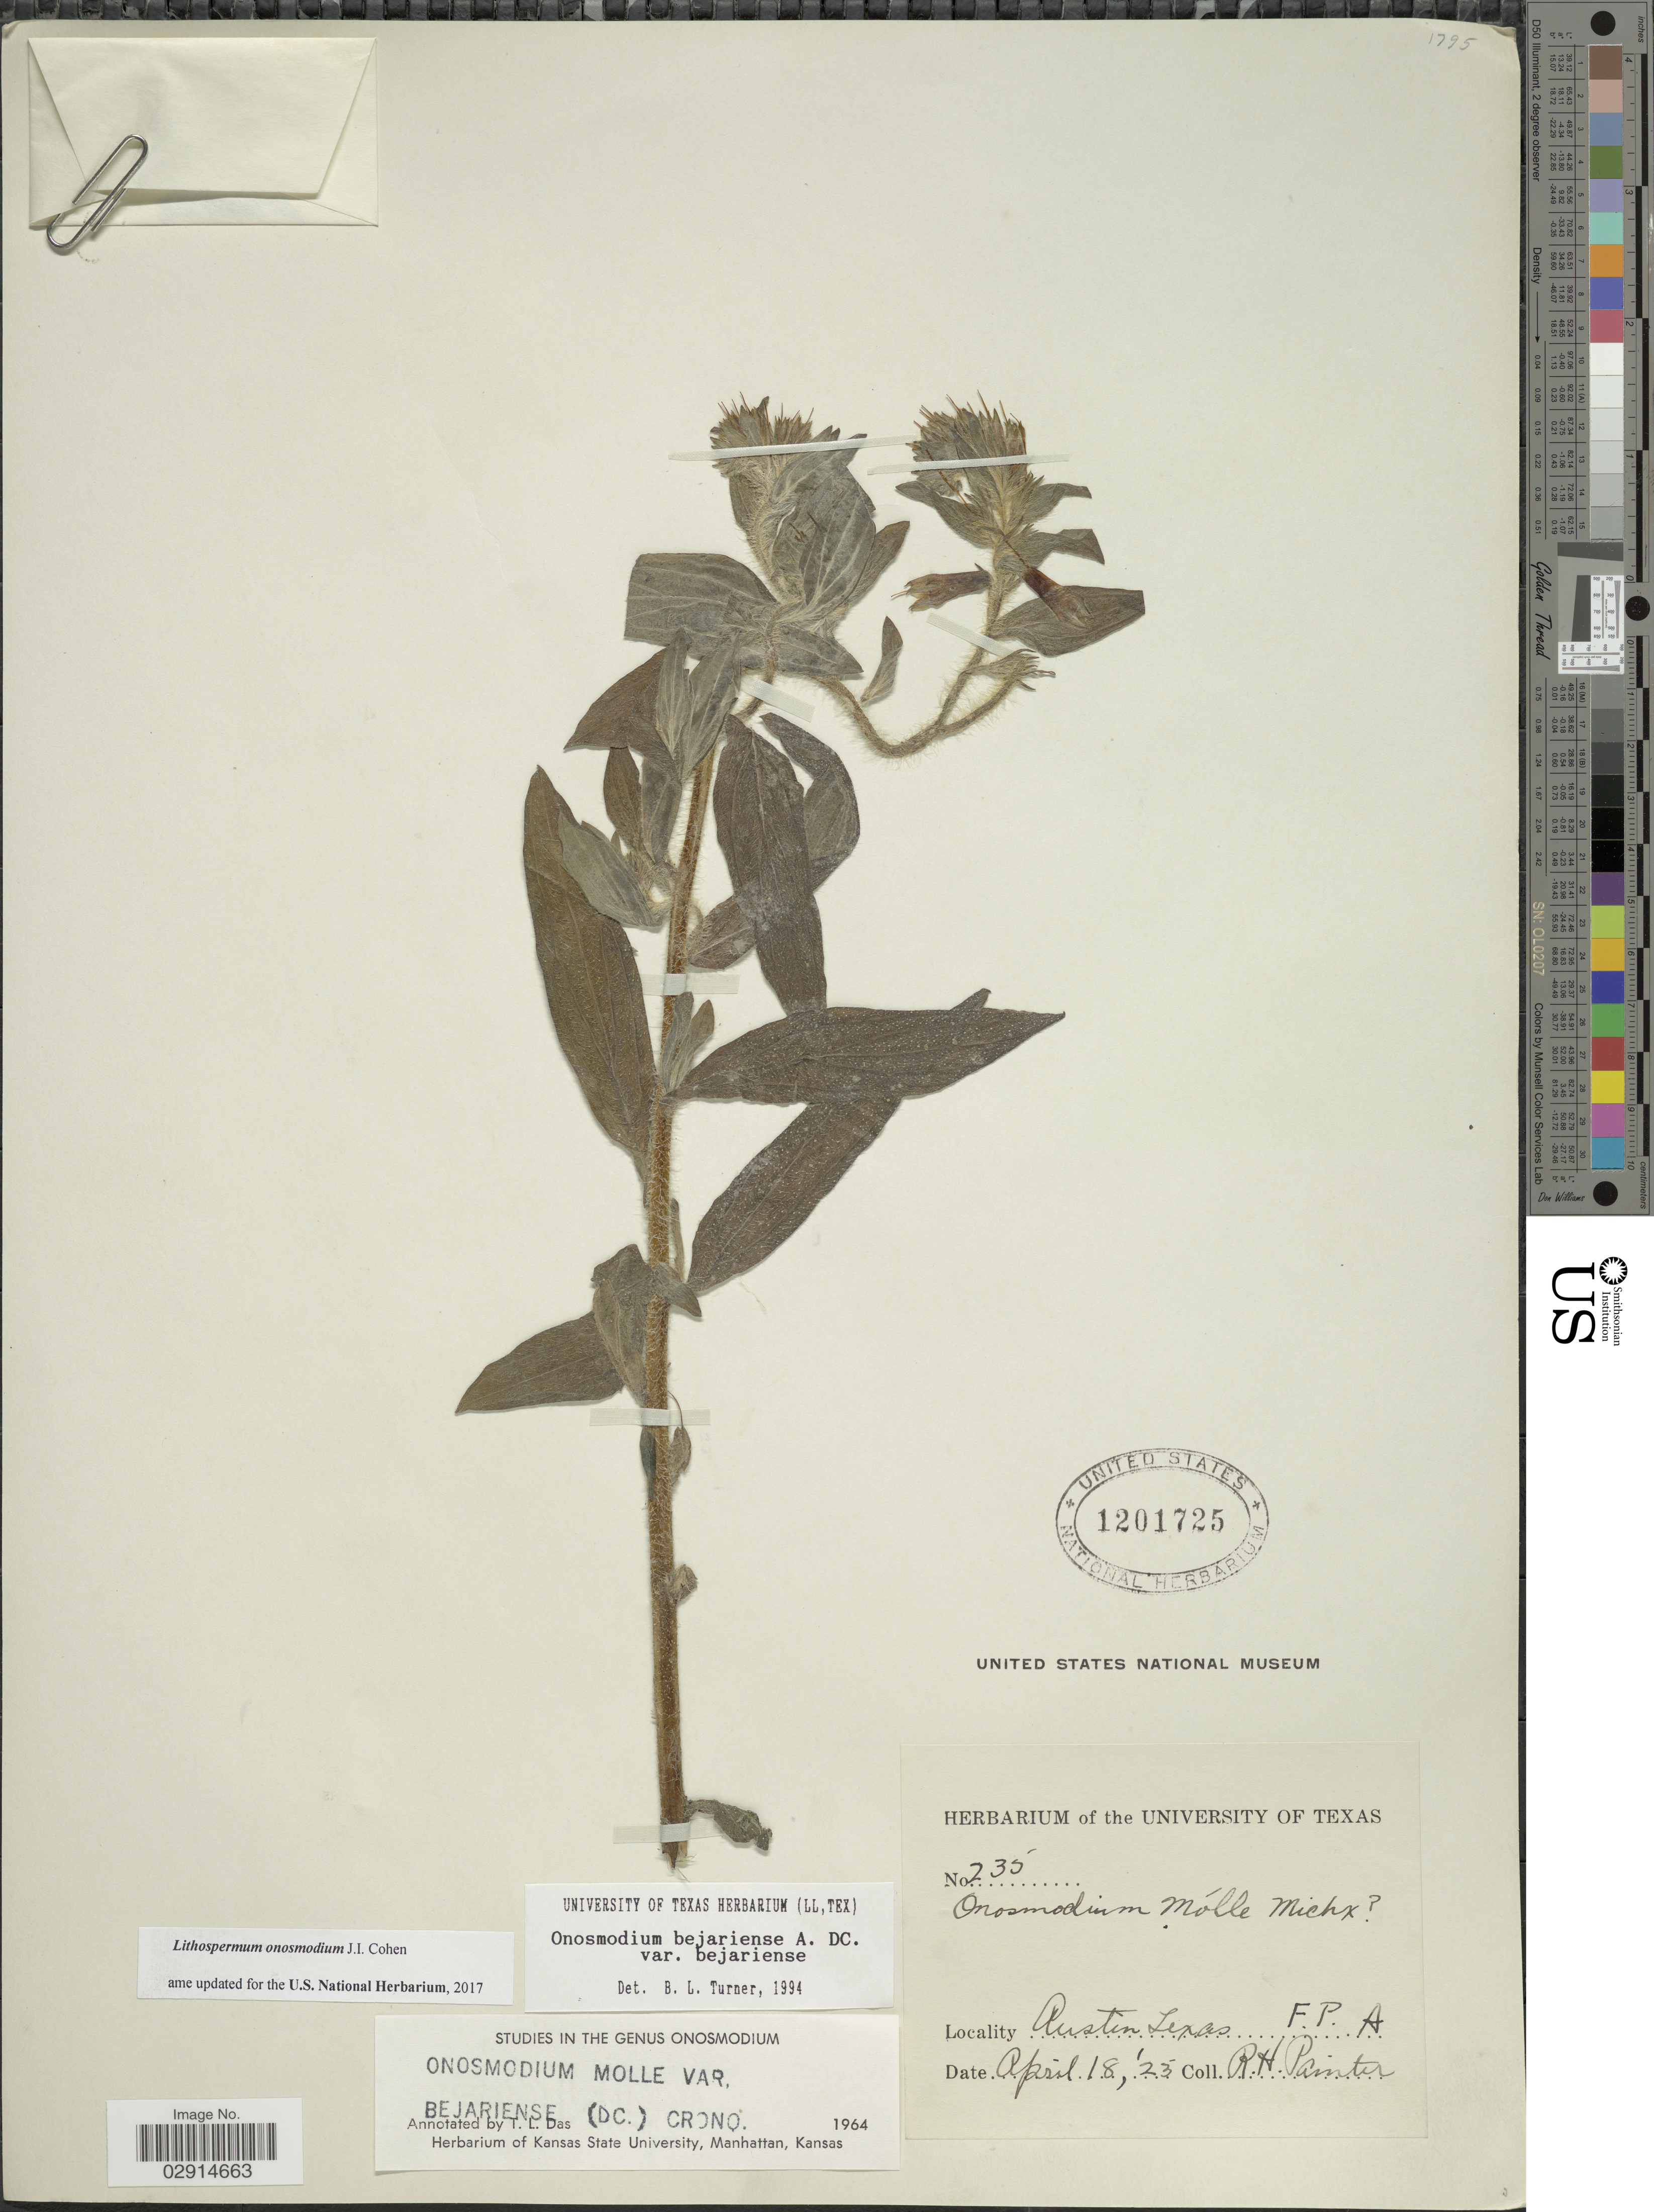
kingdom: Plantae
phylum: Tracheophyta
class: Magnoliopsida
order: Boraginales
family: Boraginaceae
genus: Lithospermum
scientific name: Lithospermum onosmodium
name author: Cohen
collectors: Painter, R. H.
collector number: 235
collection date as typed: Transcribed d/m/y: 18/4/23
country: United States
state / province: Texas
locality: Austin, F.P.A.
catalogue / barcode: US 1201725